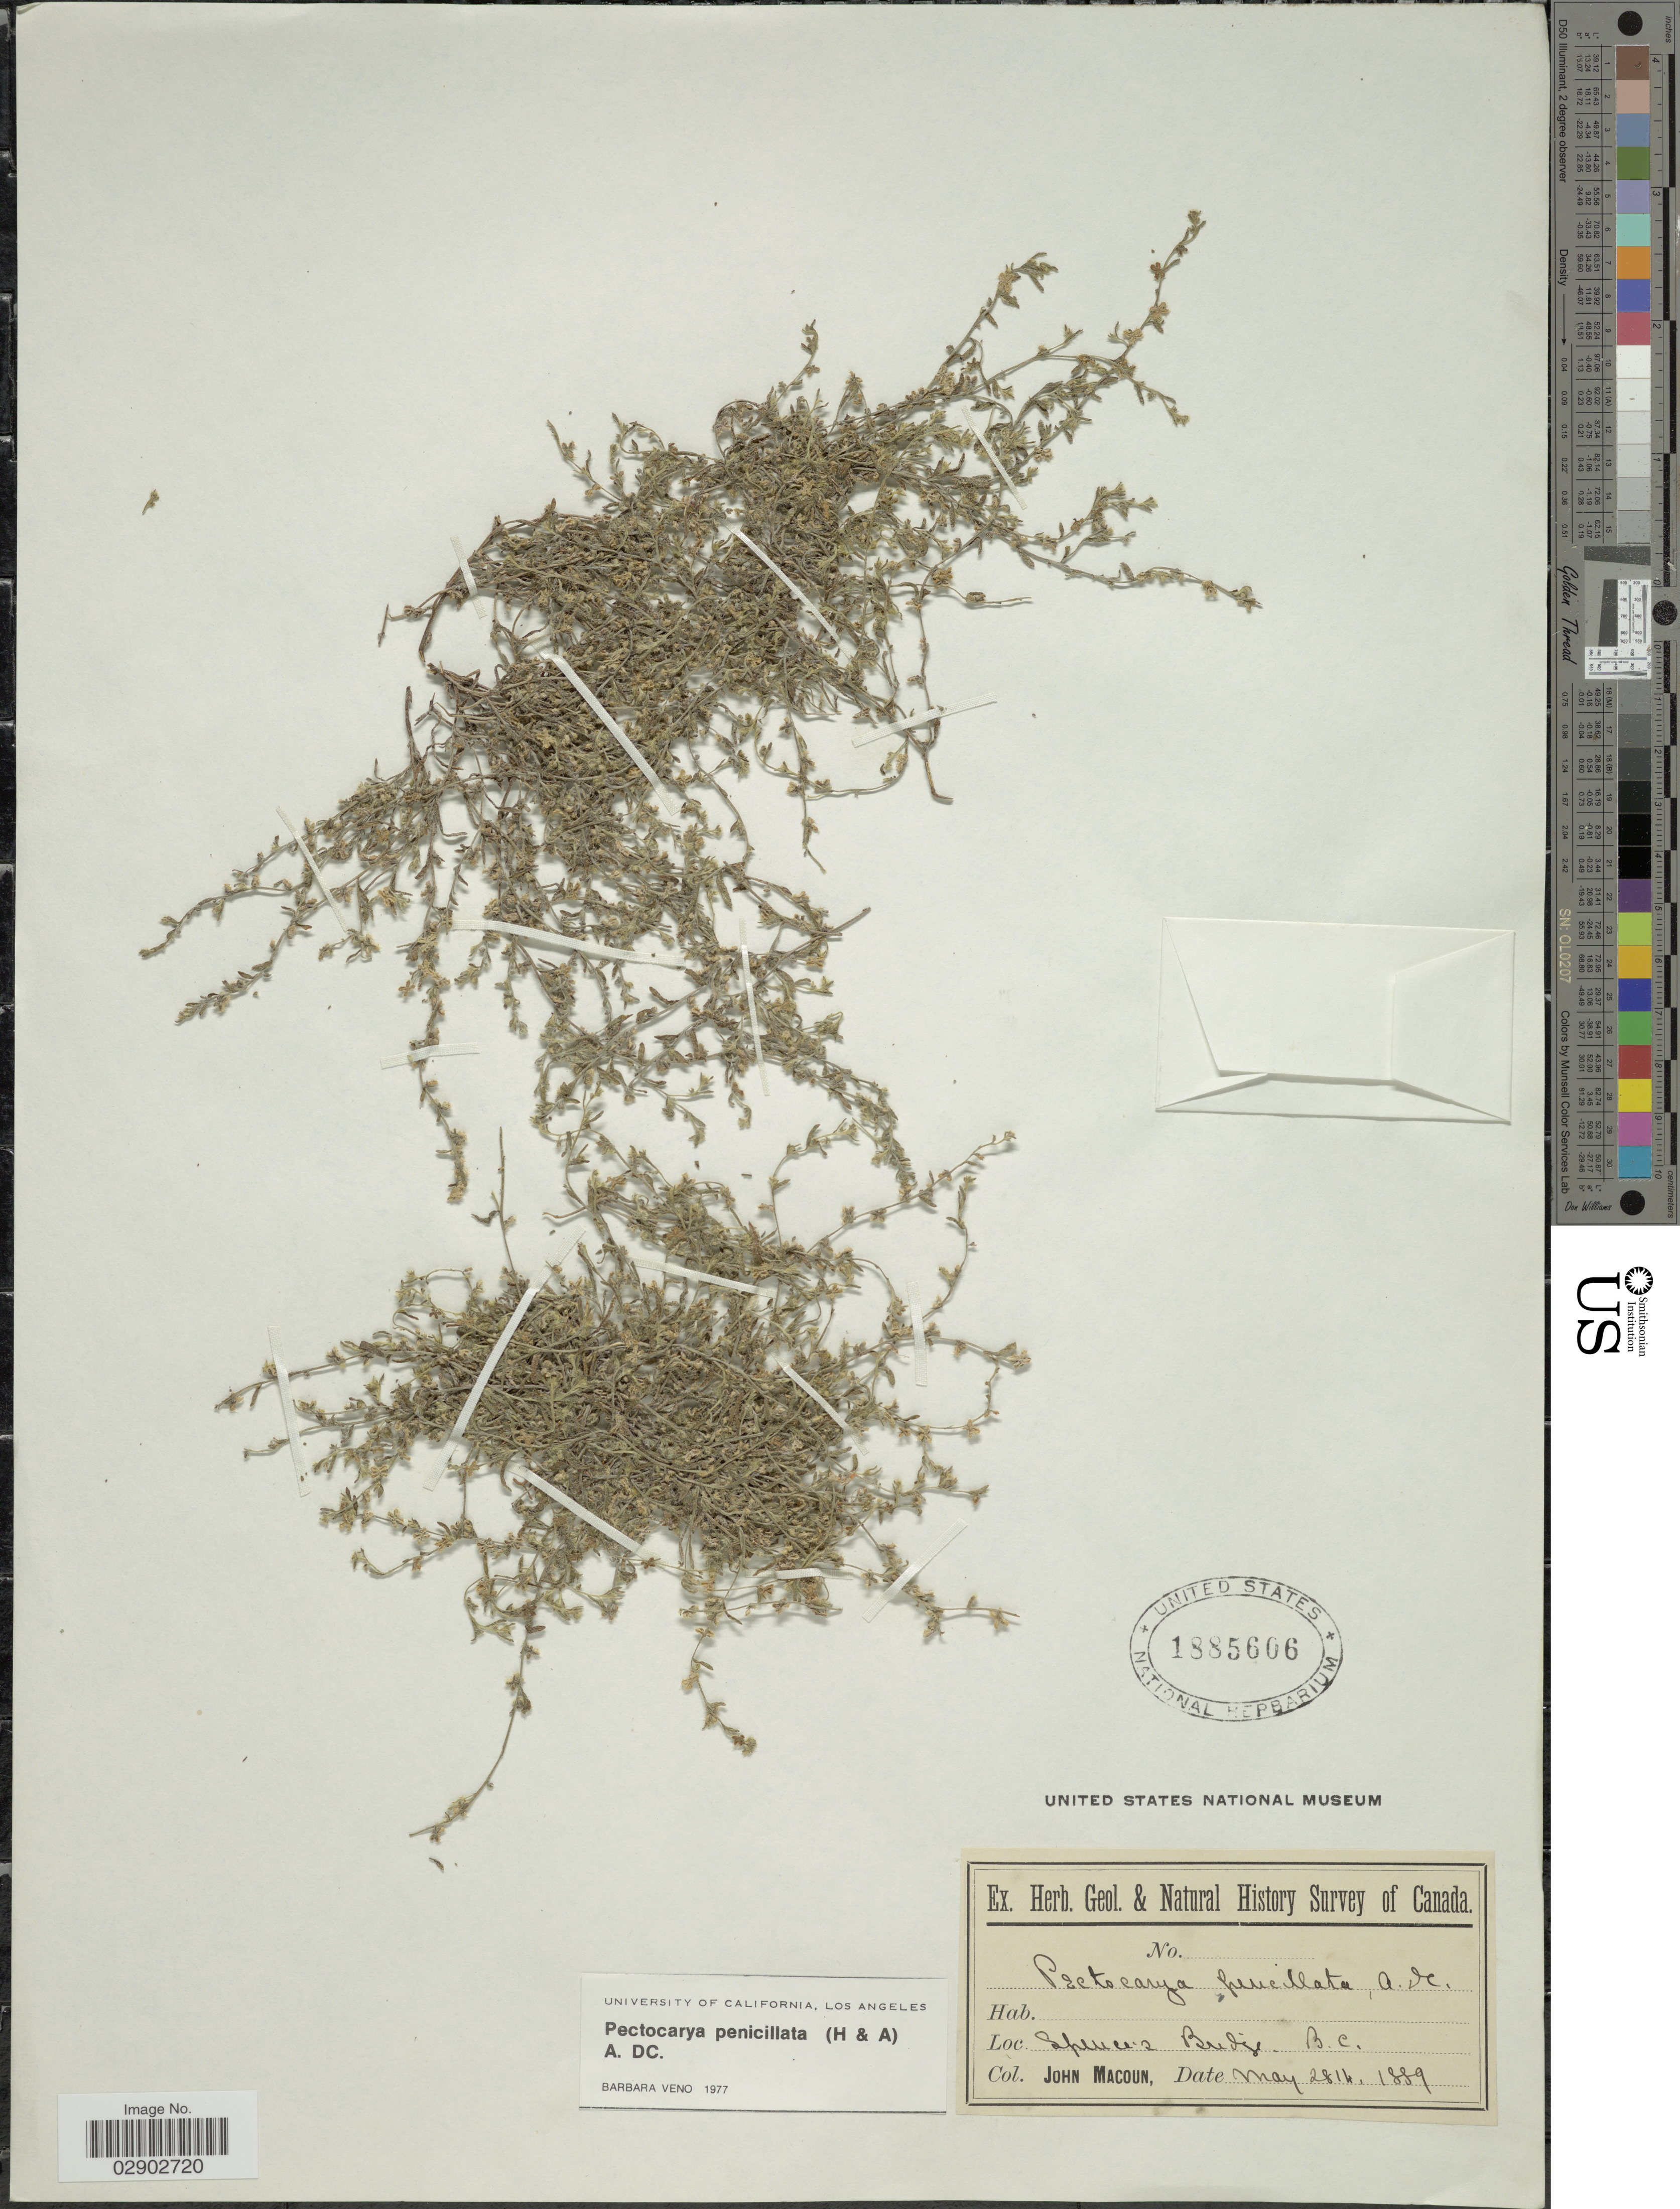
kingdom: Plantae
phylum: Tracheophyta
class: Magnoliopsida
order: Boraginales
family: Boraginaceae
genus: Pectocarya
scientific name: Pectocarya penicillata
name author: Hook. & Arn.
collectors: J. Macoun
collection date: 1889-05-28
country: Canada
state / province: British Columbia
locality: Spence's Bridge, B.C.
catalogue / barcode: US 1885606